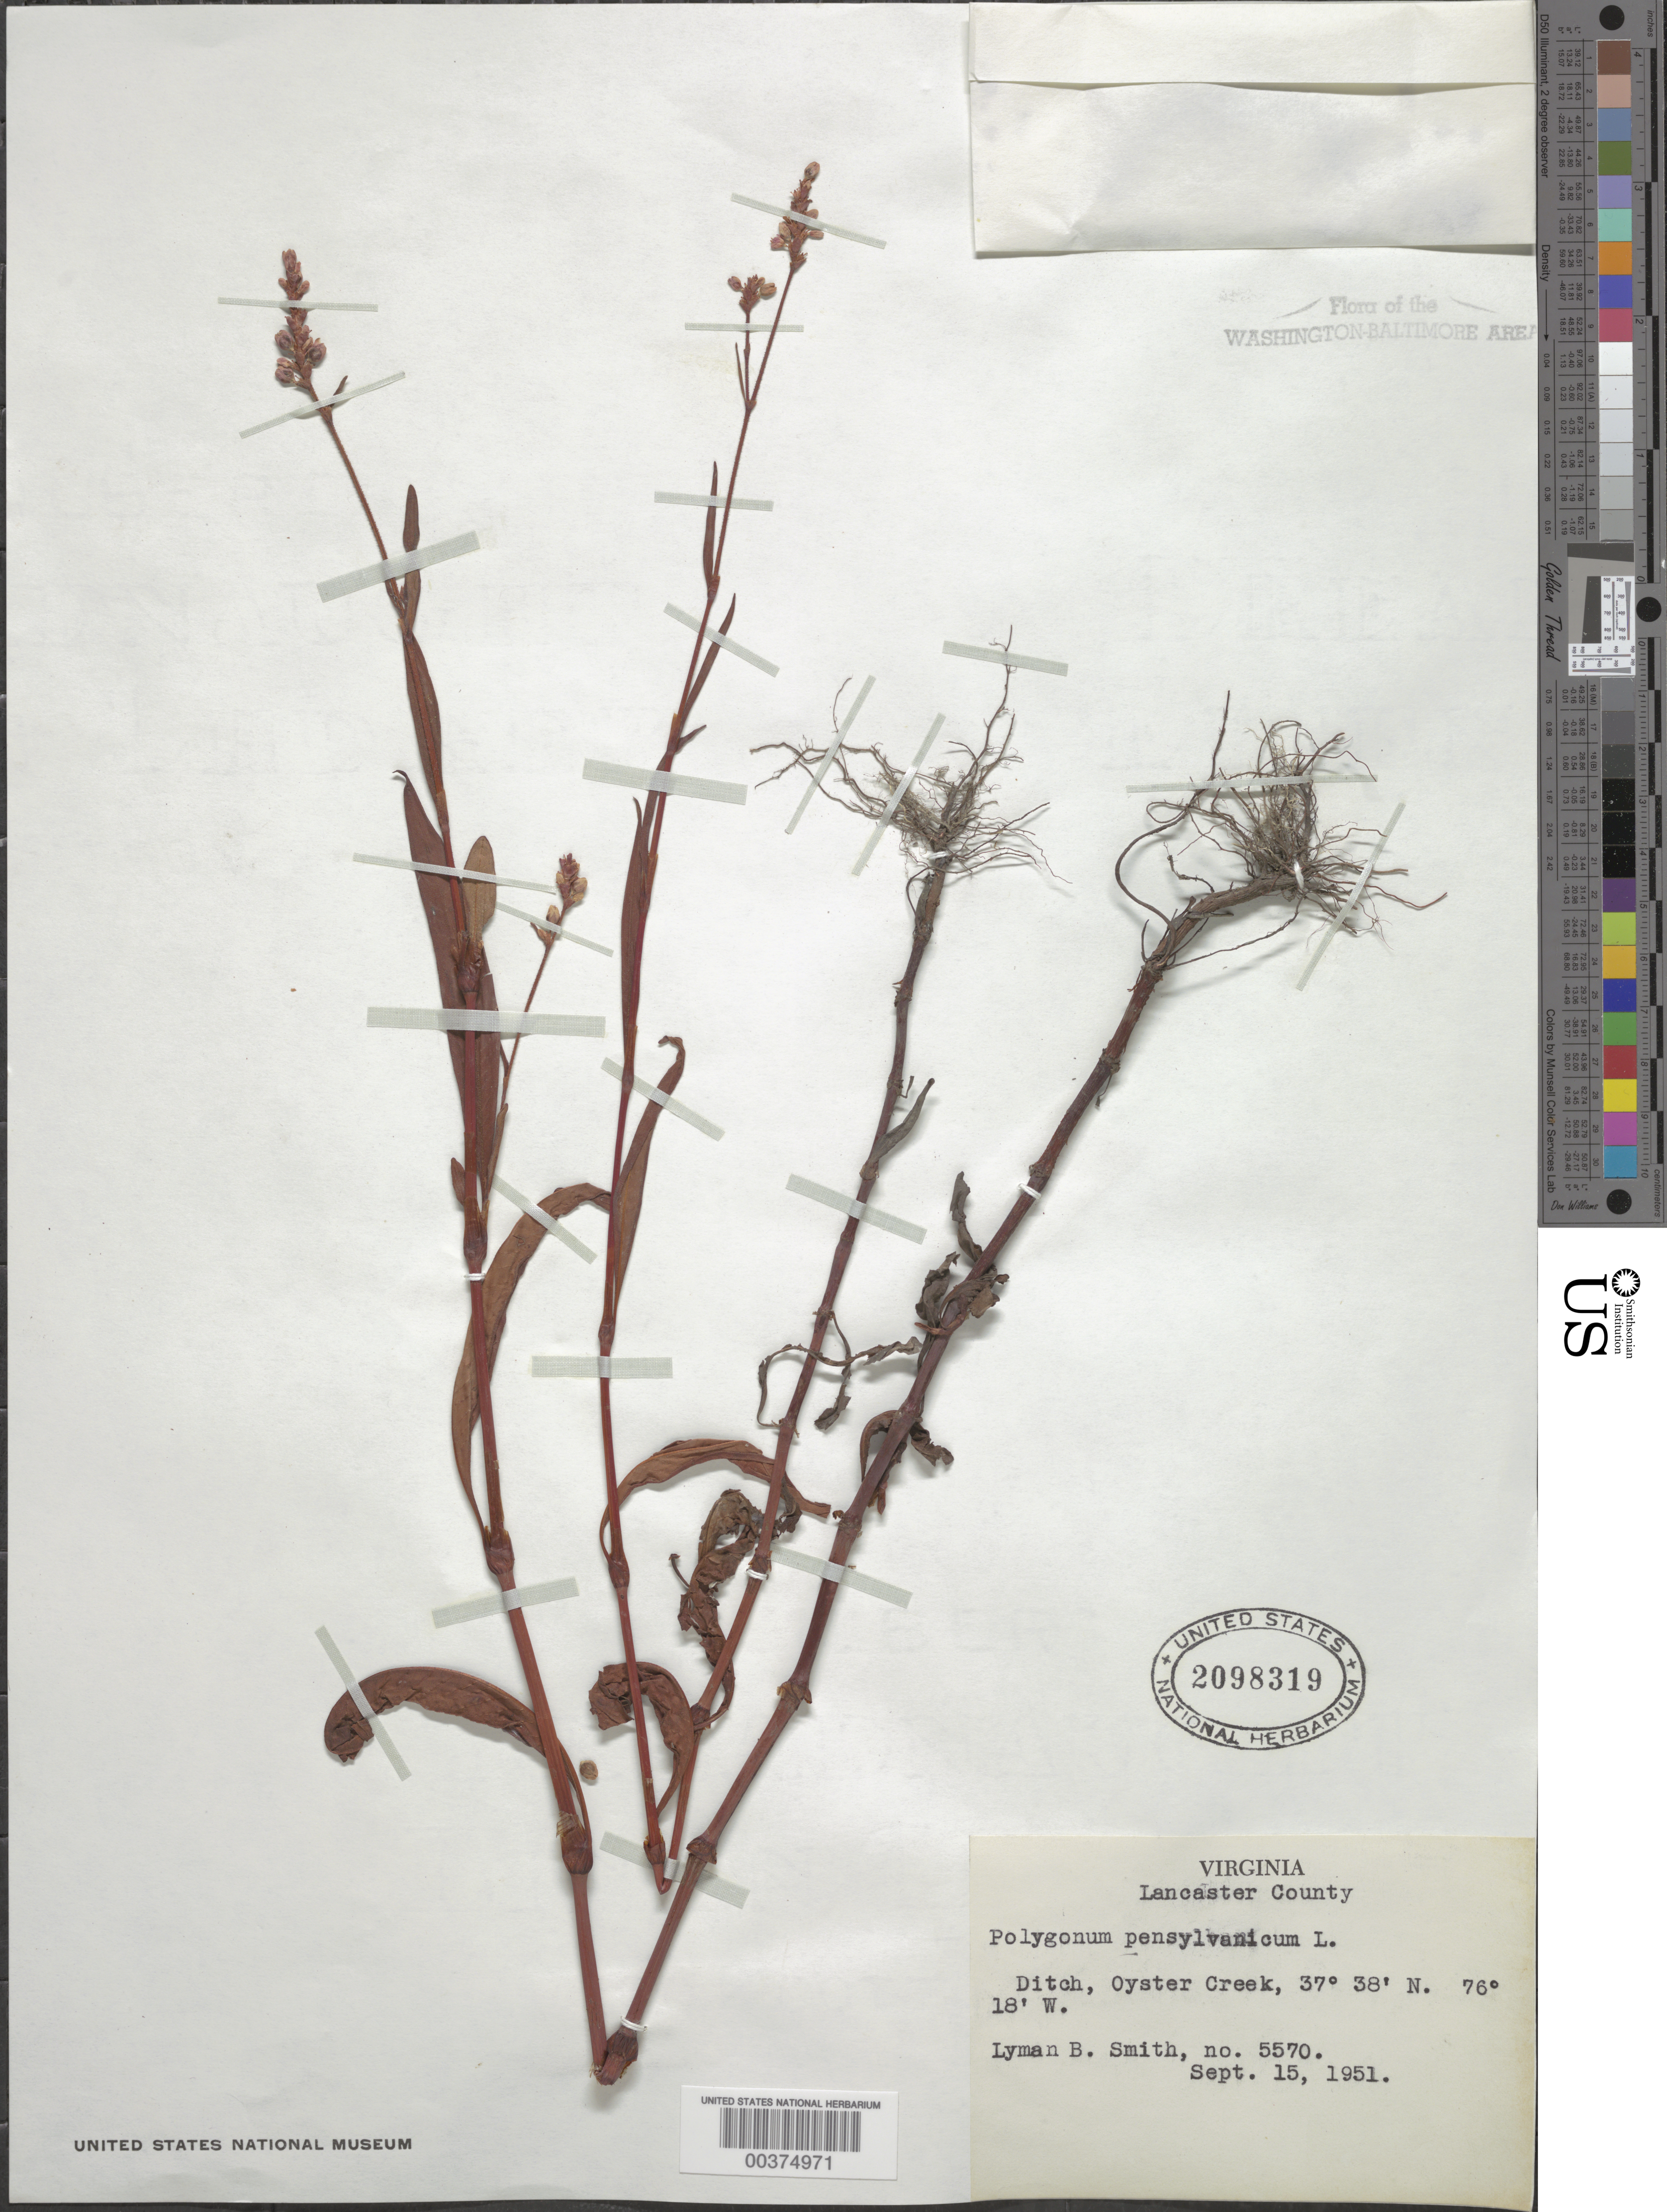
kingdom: Plantae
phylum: Tracheophyta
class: Magnoliopsida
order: Caryophyllales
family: Polygonaceae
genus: Persicaria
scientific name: Persicaria pensylvanica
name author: (L.) M. Gómez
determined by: Atha, D. E.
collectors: L. Smith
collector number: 5570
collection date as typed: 15 Sep 1951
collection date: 1951-09-15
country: United States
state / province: Virginia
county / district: Lancaster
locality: Oyster Creek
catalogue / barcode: US 2098319